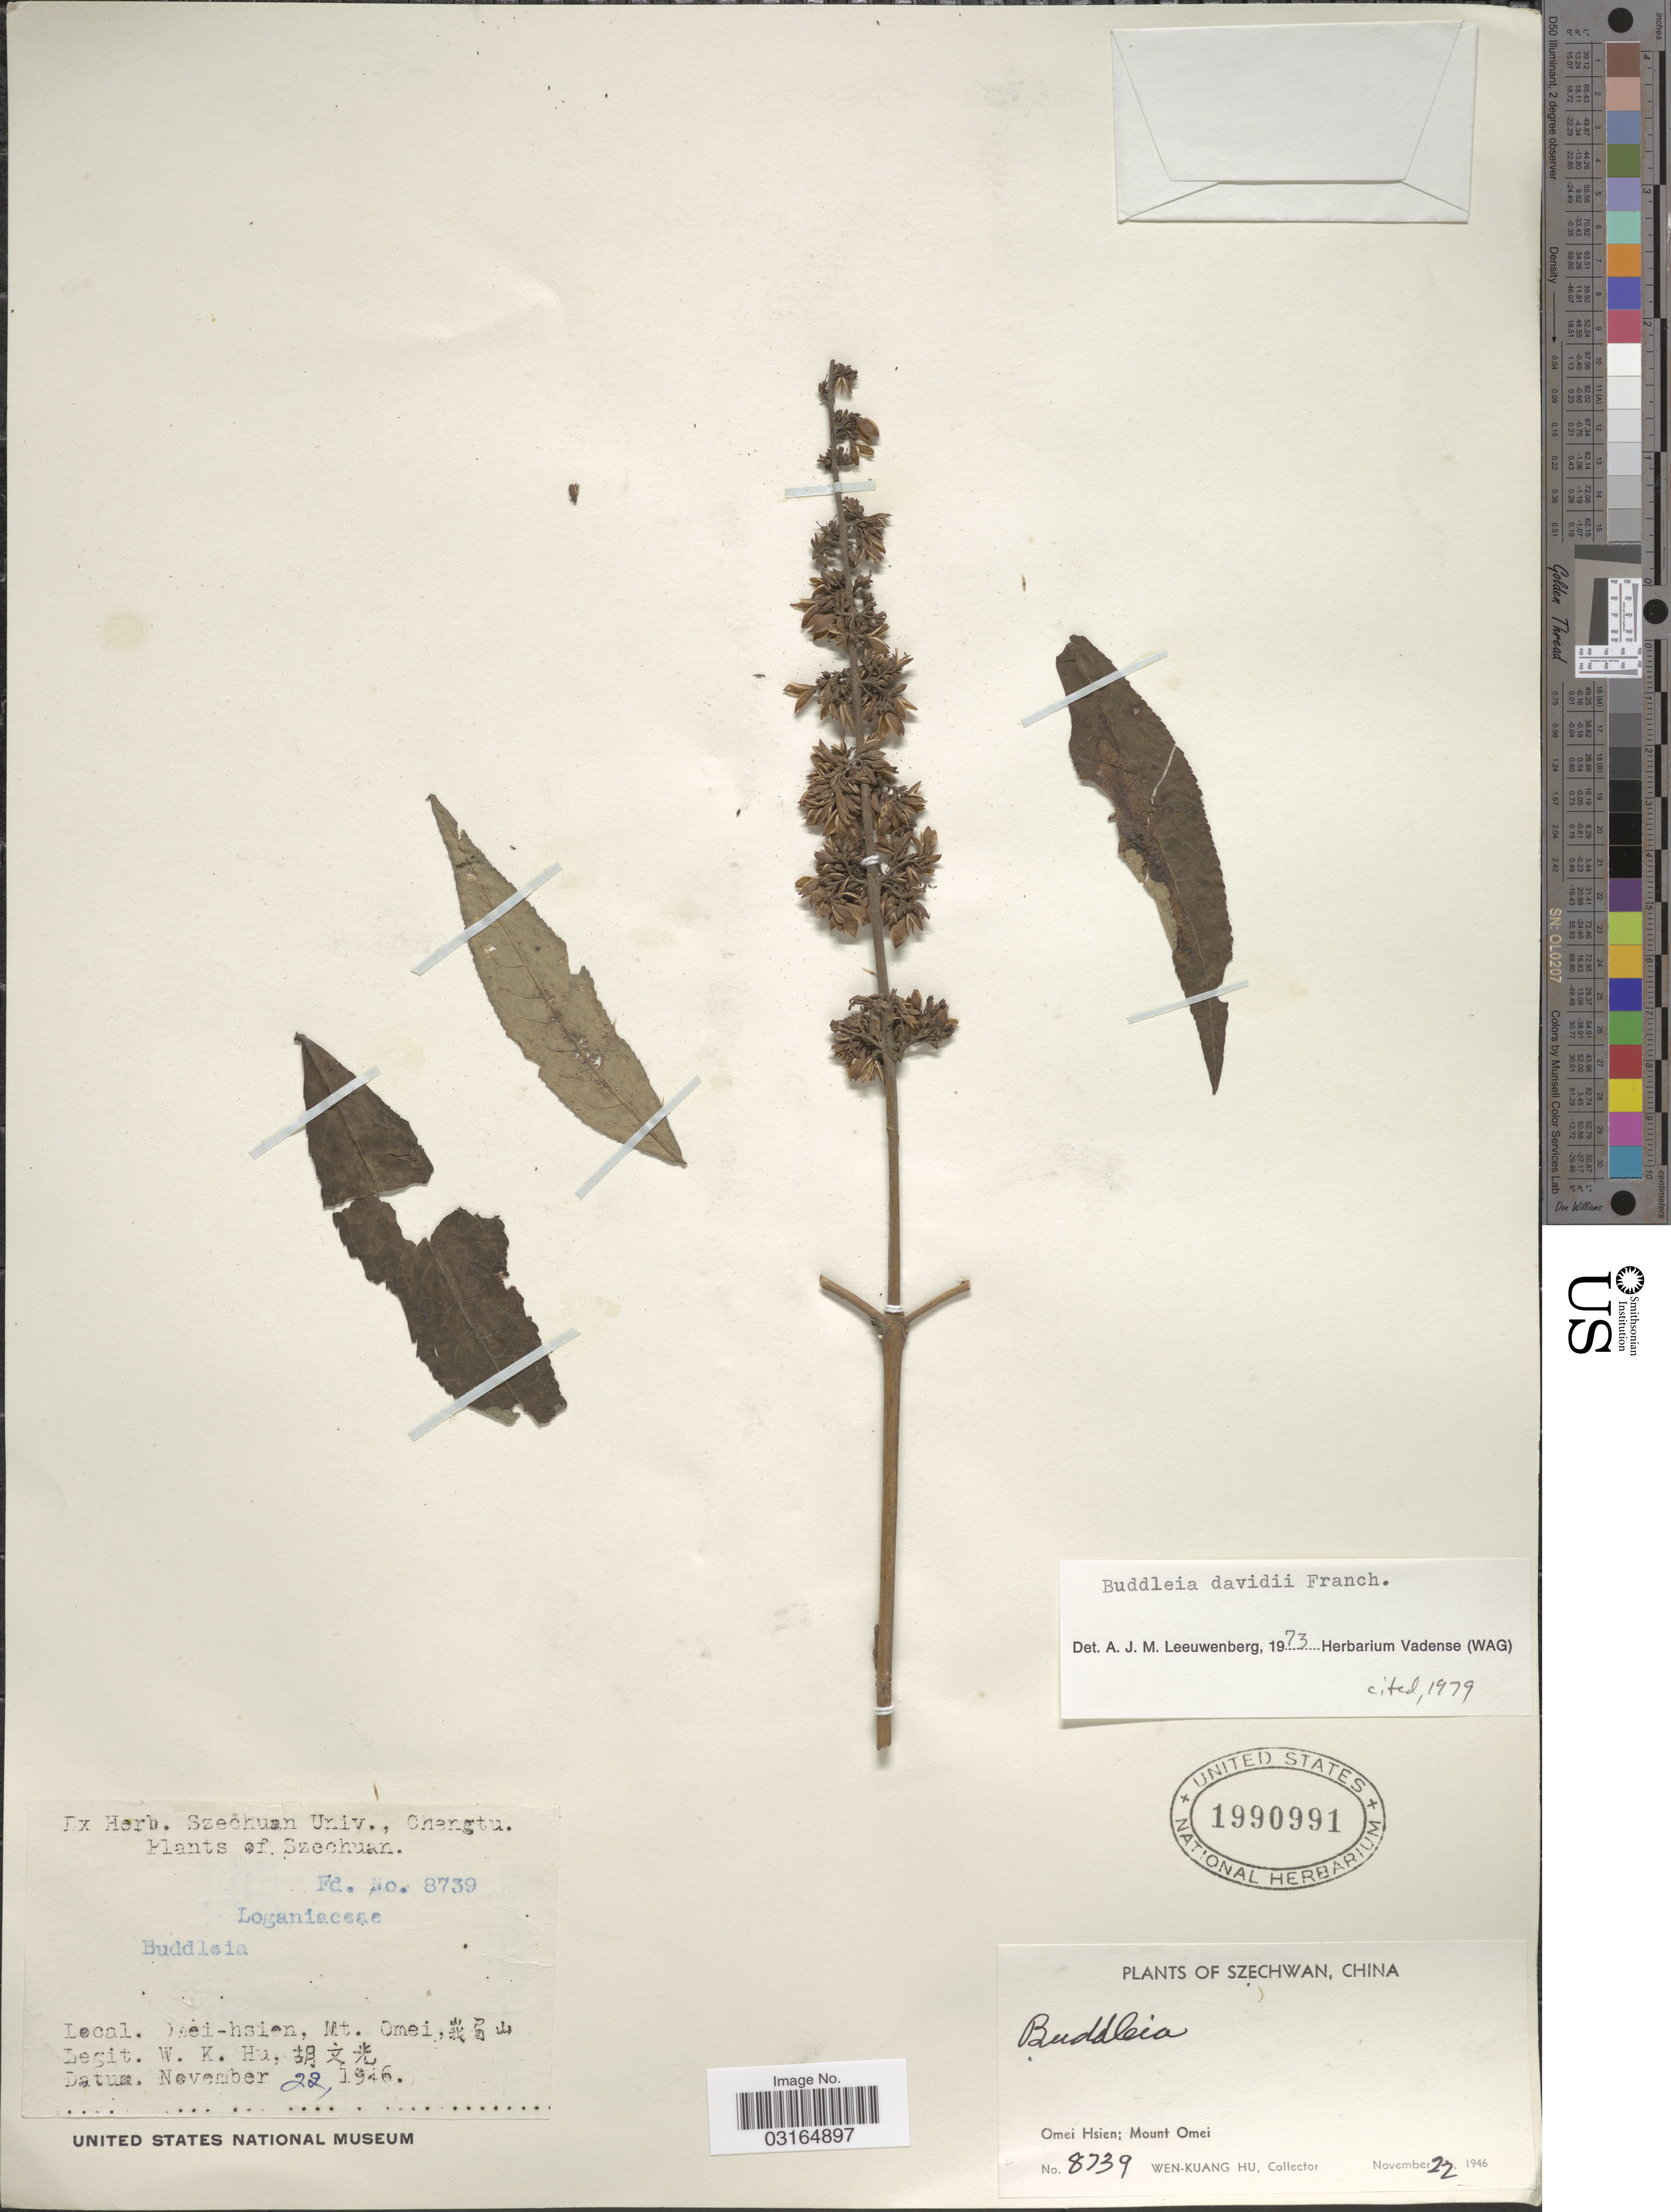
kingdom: Plantae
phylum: Tracheophyta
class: Magnoliopsida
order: Lamiales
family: Scrophulariaceae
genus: Buddleja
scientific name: Buddleja davidii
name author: Franch.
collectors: W. K. Hu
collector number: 8739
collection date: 1946-11-22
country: China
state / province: Sichuan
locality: Szechwan. Omei-hsien, Mt. Omei, X.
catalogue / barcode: US 1990991